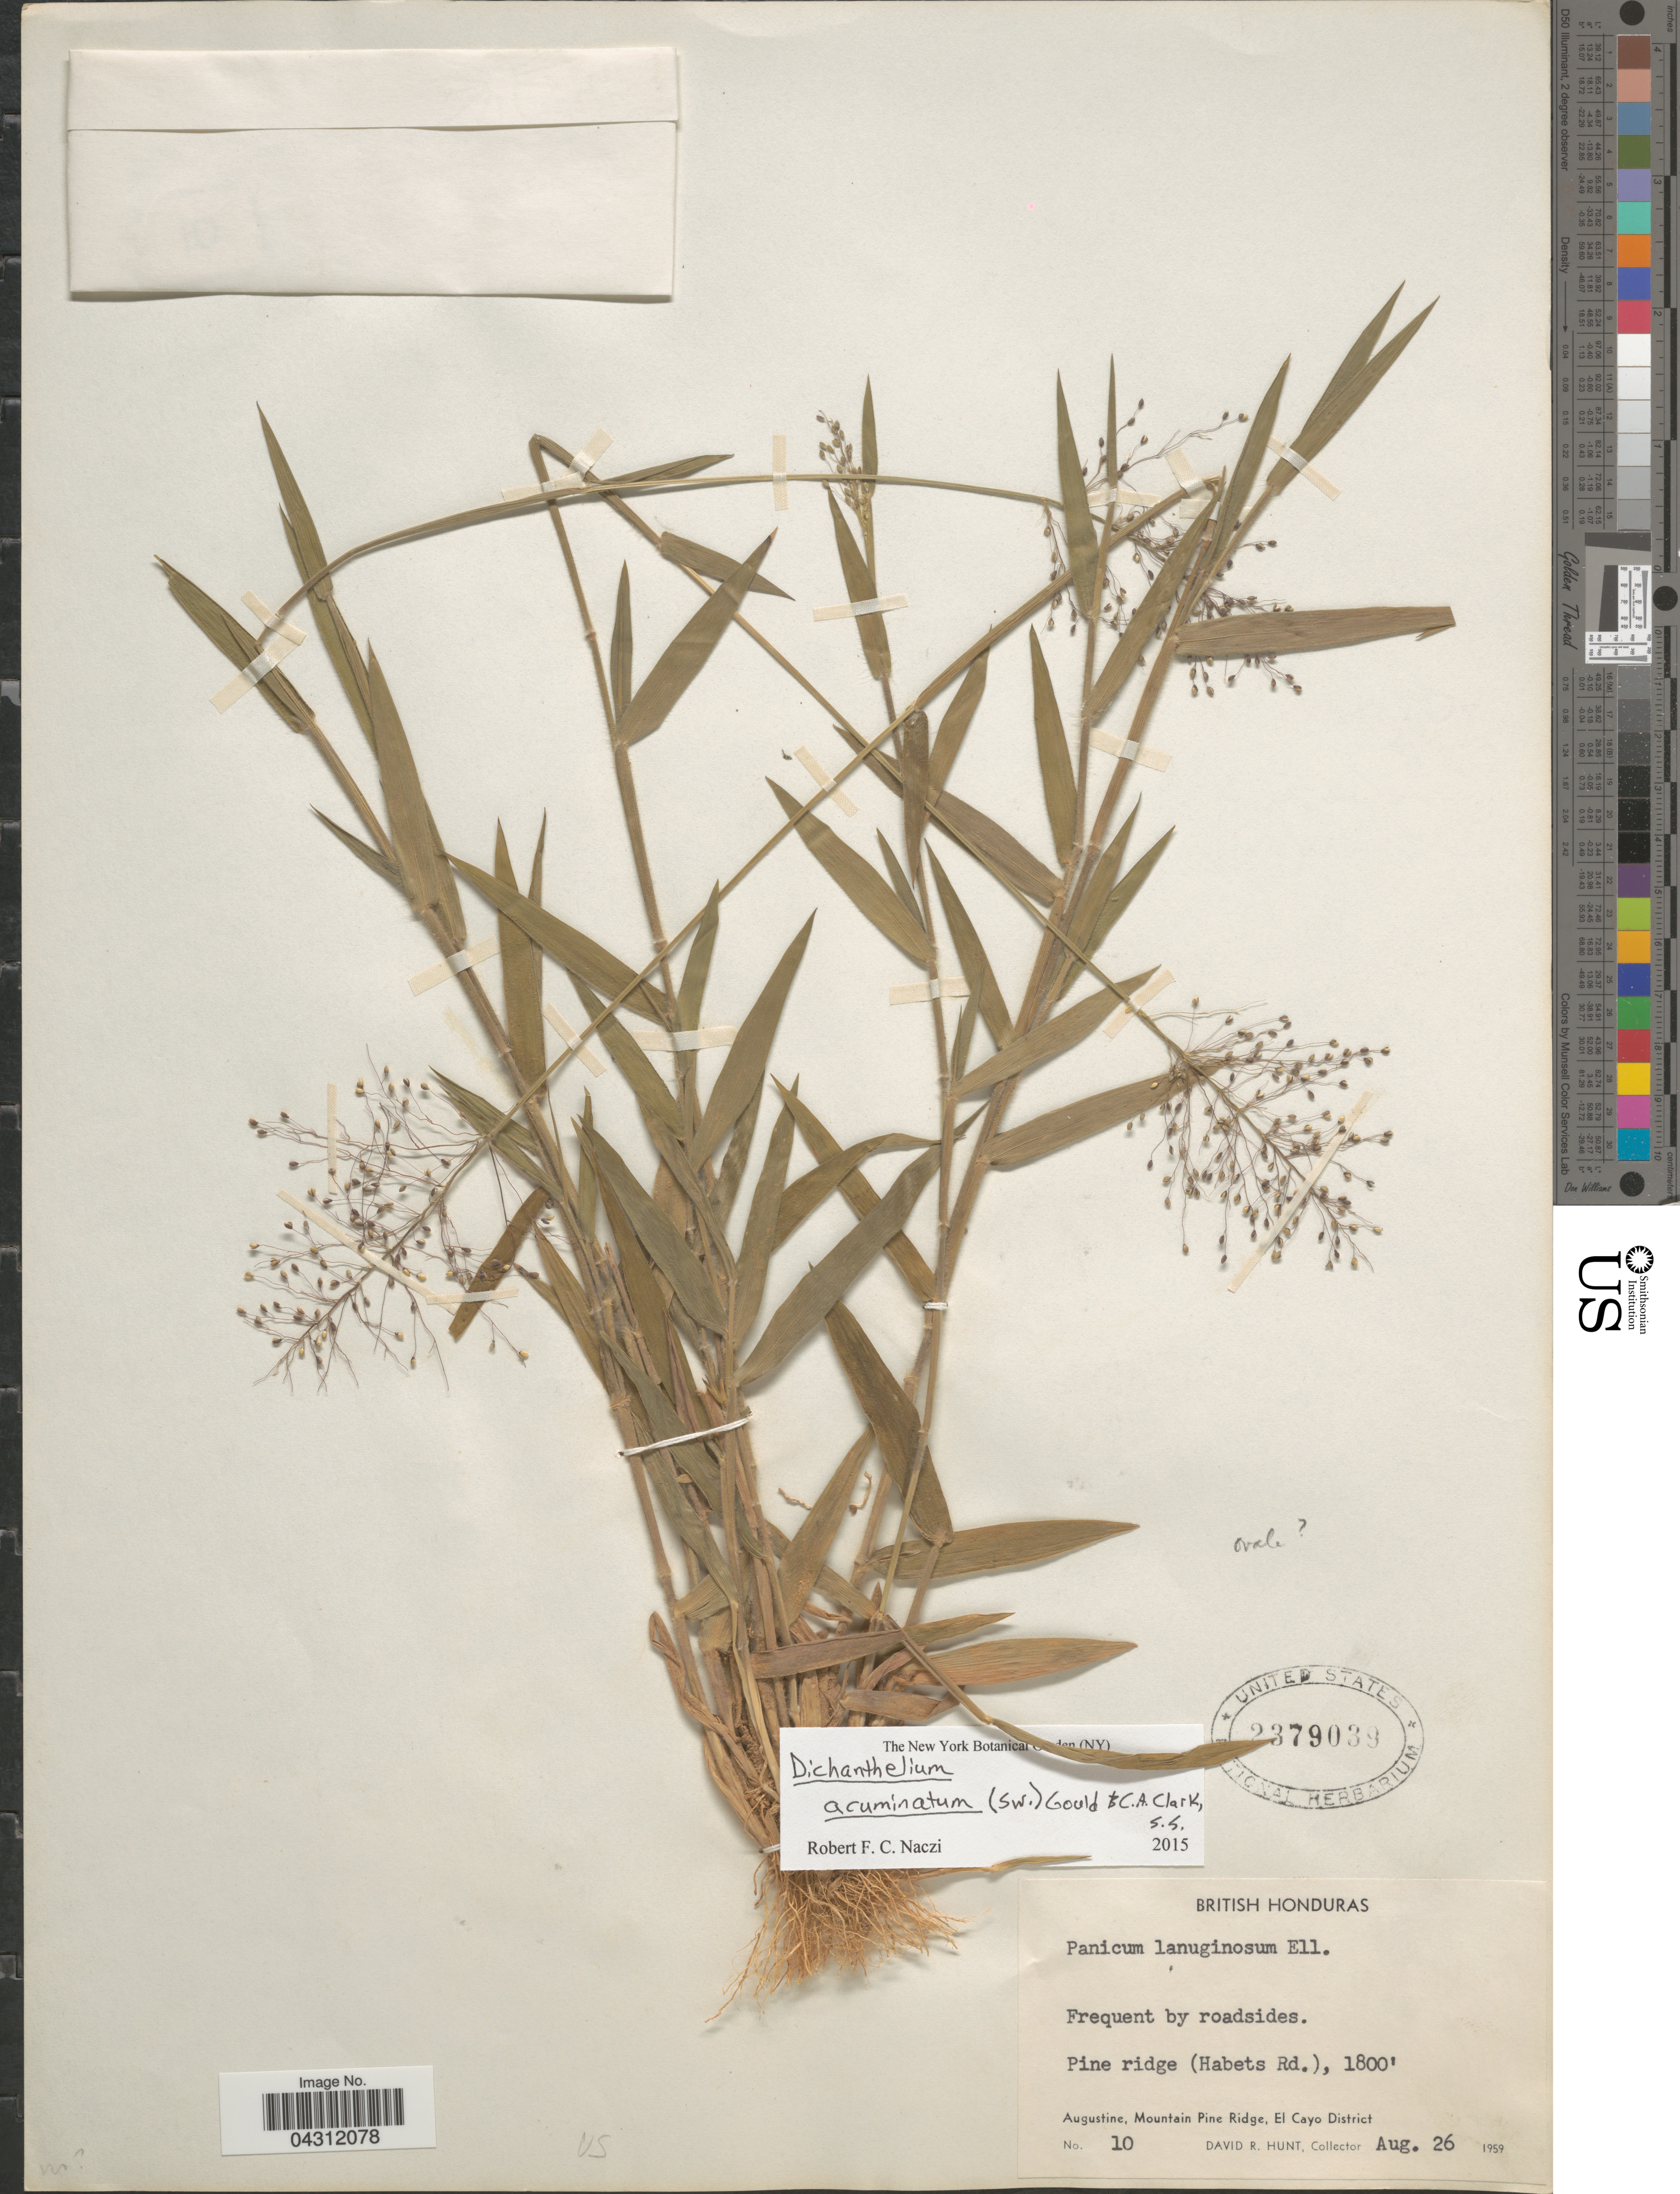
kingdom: Plantae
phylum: Tracheophyta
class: Liliopsida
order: Poales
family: Poaceae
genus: Dichanthelium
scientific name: Dichanthelium acuminatum var. acuminatum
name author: (Sw.) Gould & C.A. Clark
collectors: D. R. Hunt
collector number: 10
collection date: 1959-08-26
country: Belize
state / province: Cayo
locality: British Honduras. Augustine, Mountain Pine Ridge, El Cayo District.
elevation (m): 549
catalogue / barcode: US 2379039